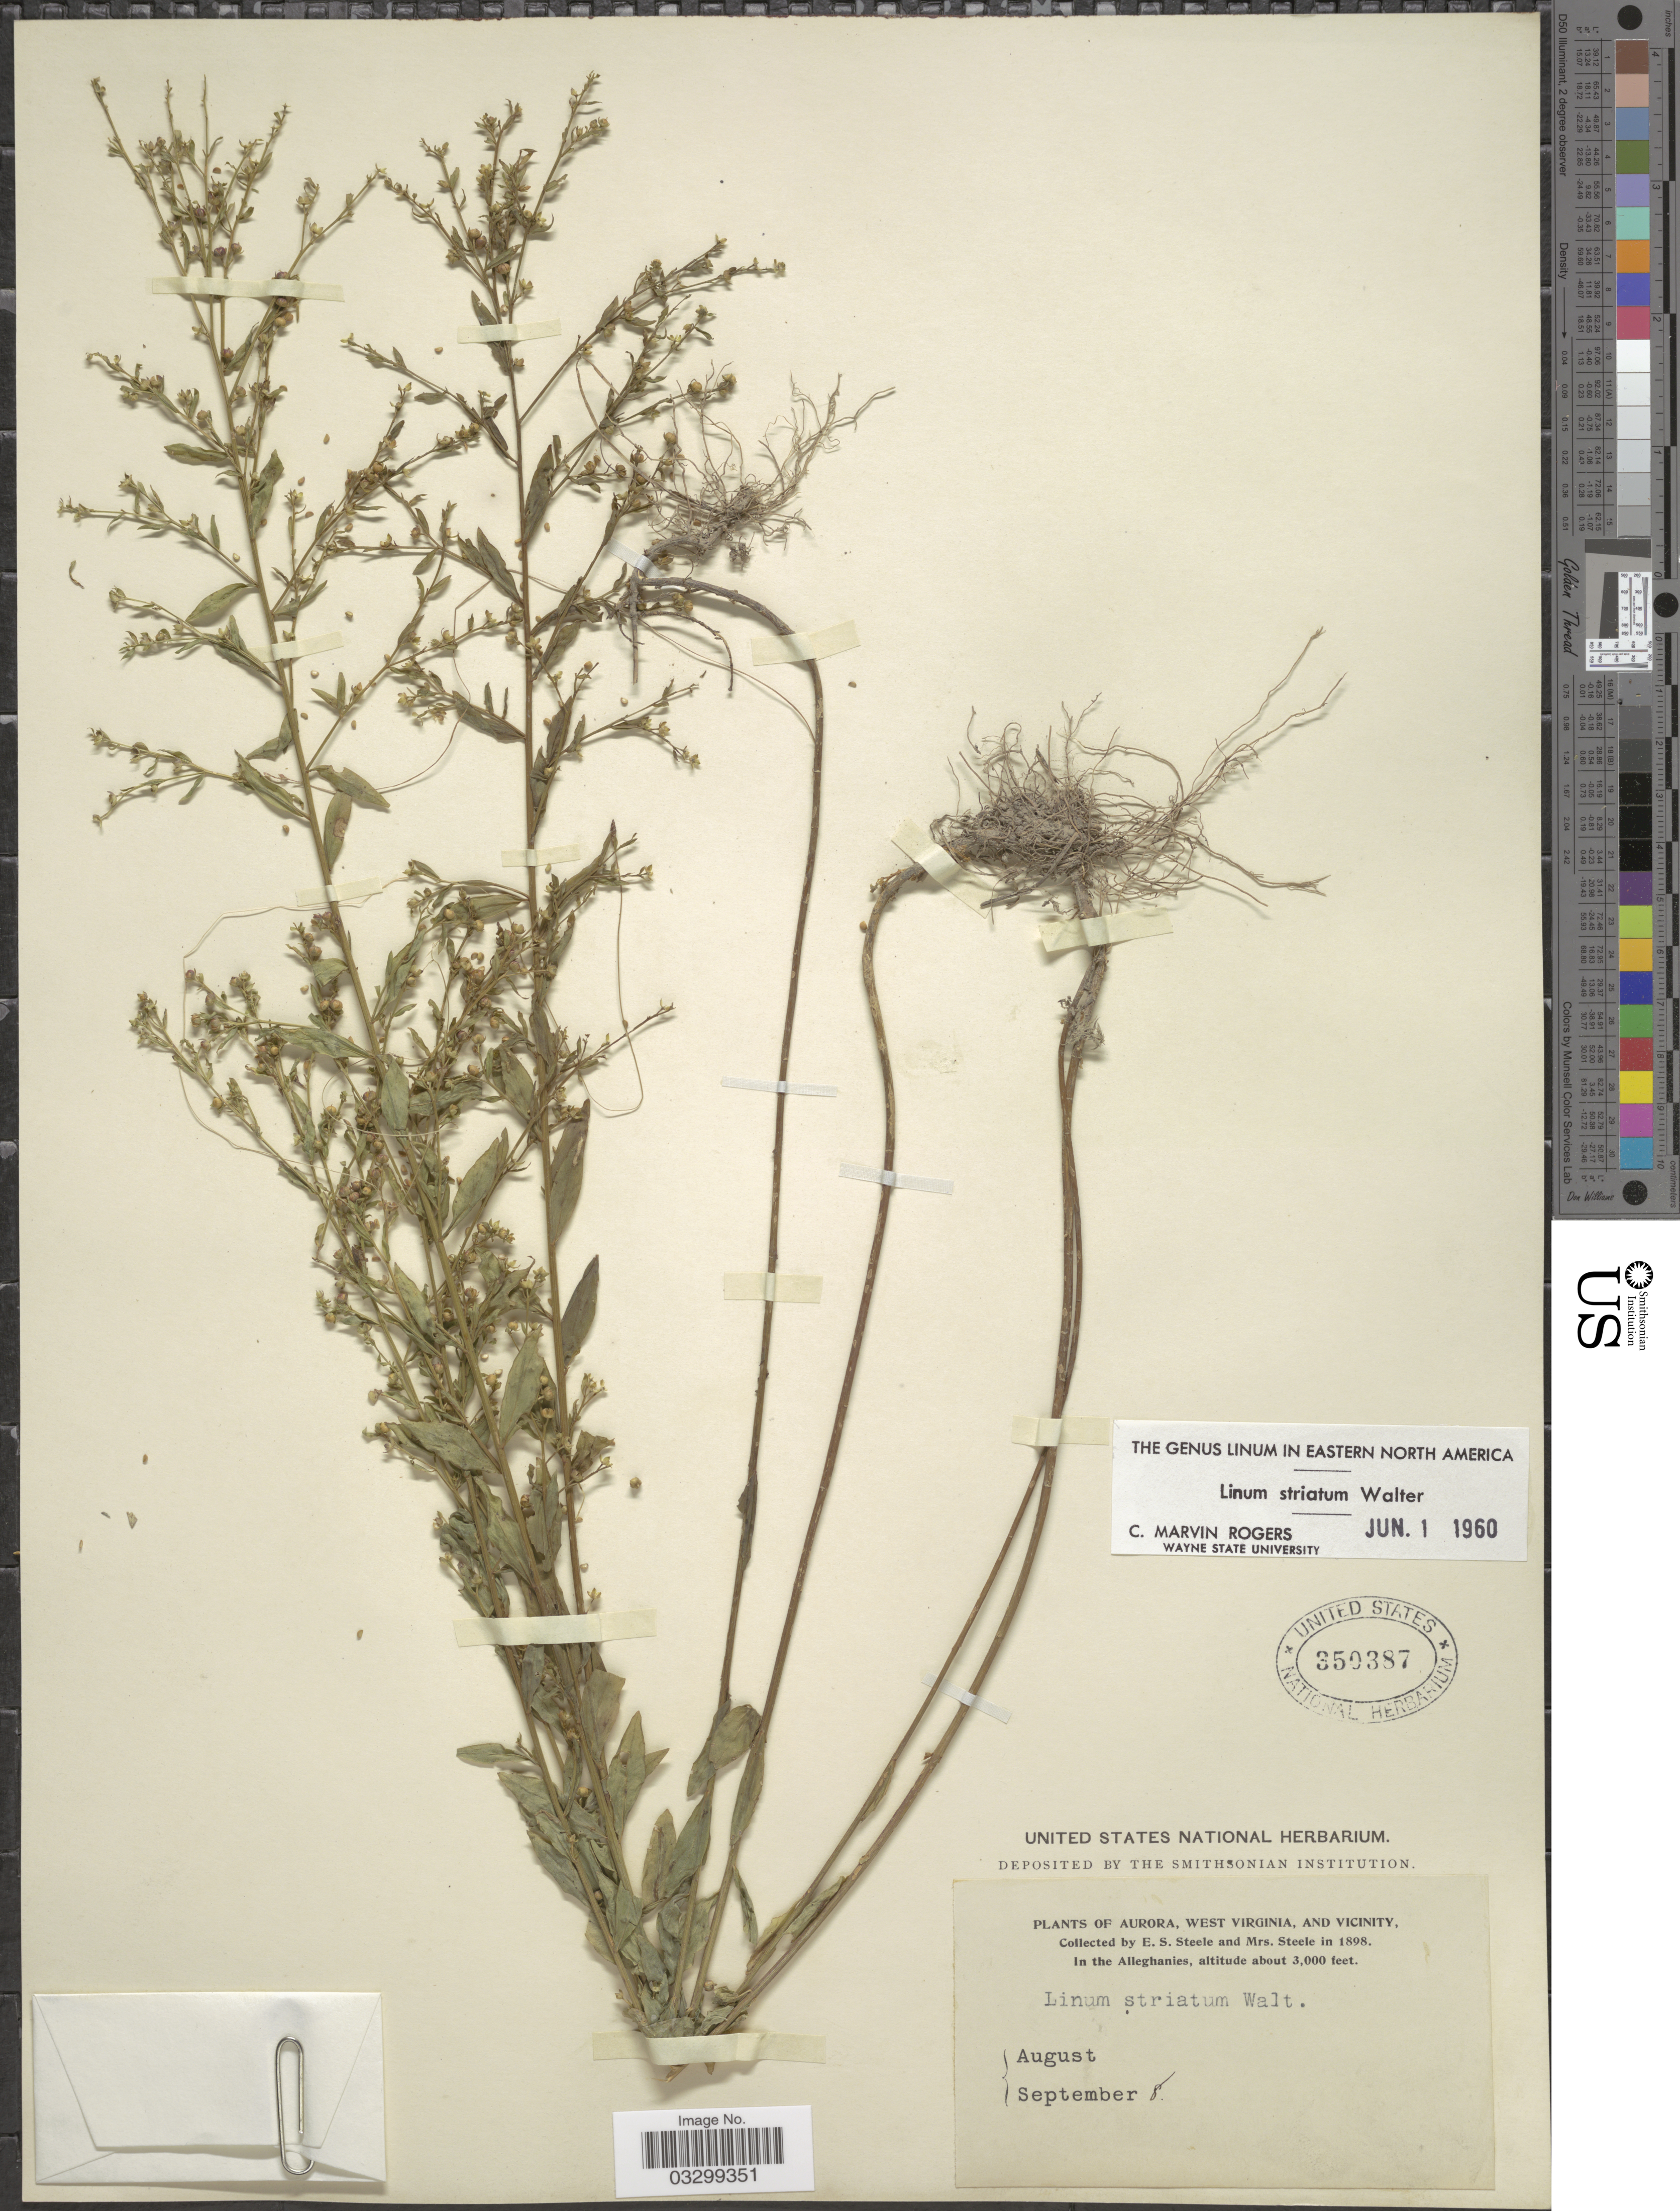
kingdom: Plantae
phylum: Tracheophyta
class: Magnoliopsida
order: Malpighiales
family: Linaceae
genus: Linum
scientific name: Linum striatum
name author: Walter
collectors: E. Steele & Mrs. E. S. Steele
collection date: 1898-09-08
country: United States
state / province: West Virginia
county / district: Preston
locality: Aurora, West Virginia, and vicinity. In the Alleghanies.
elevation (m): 914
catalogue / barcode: US 350387